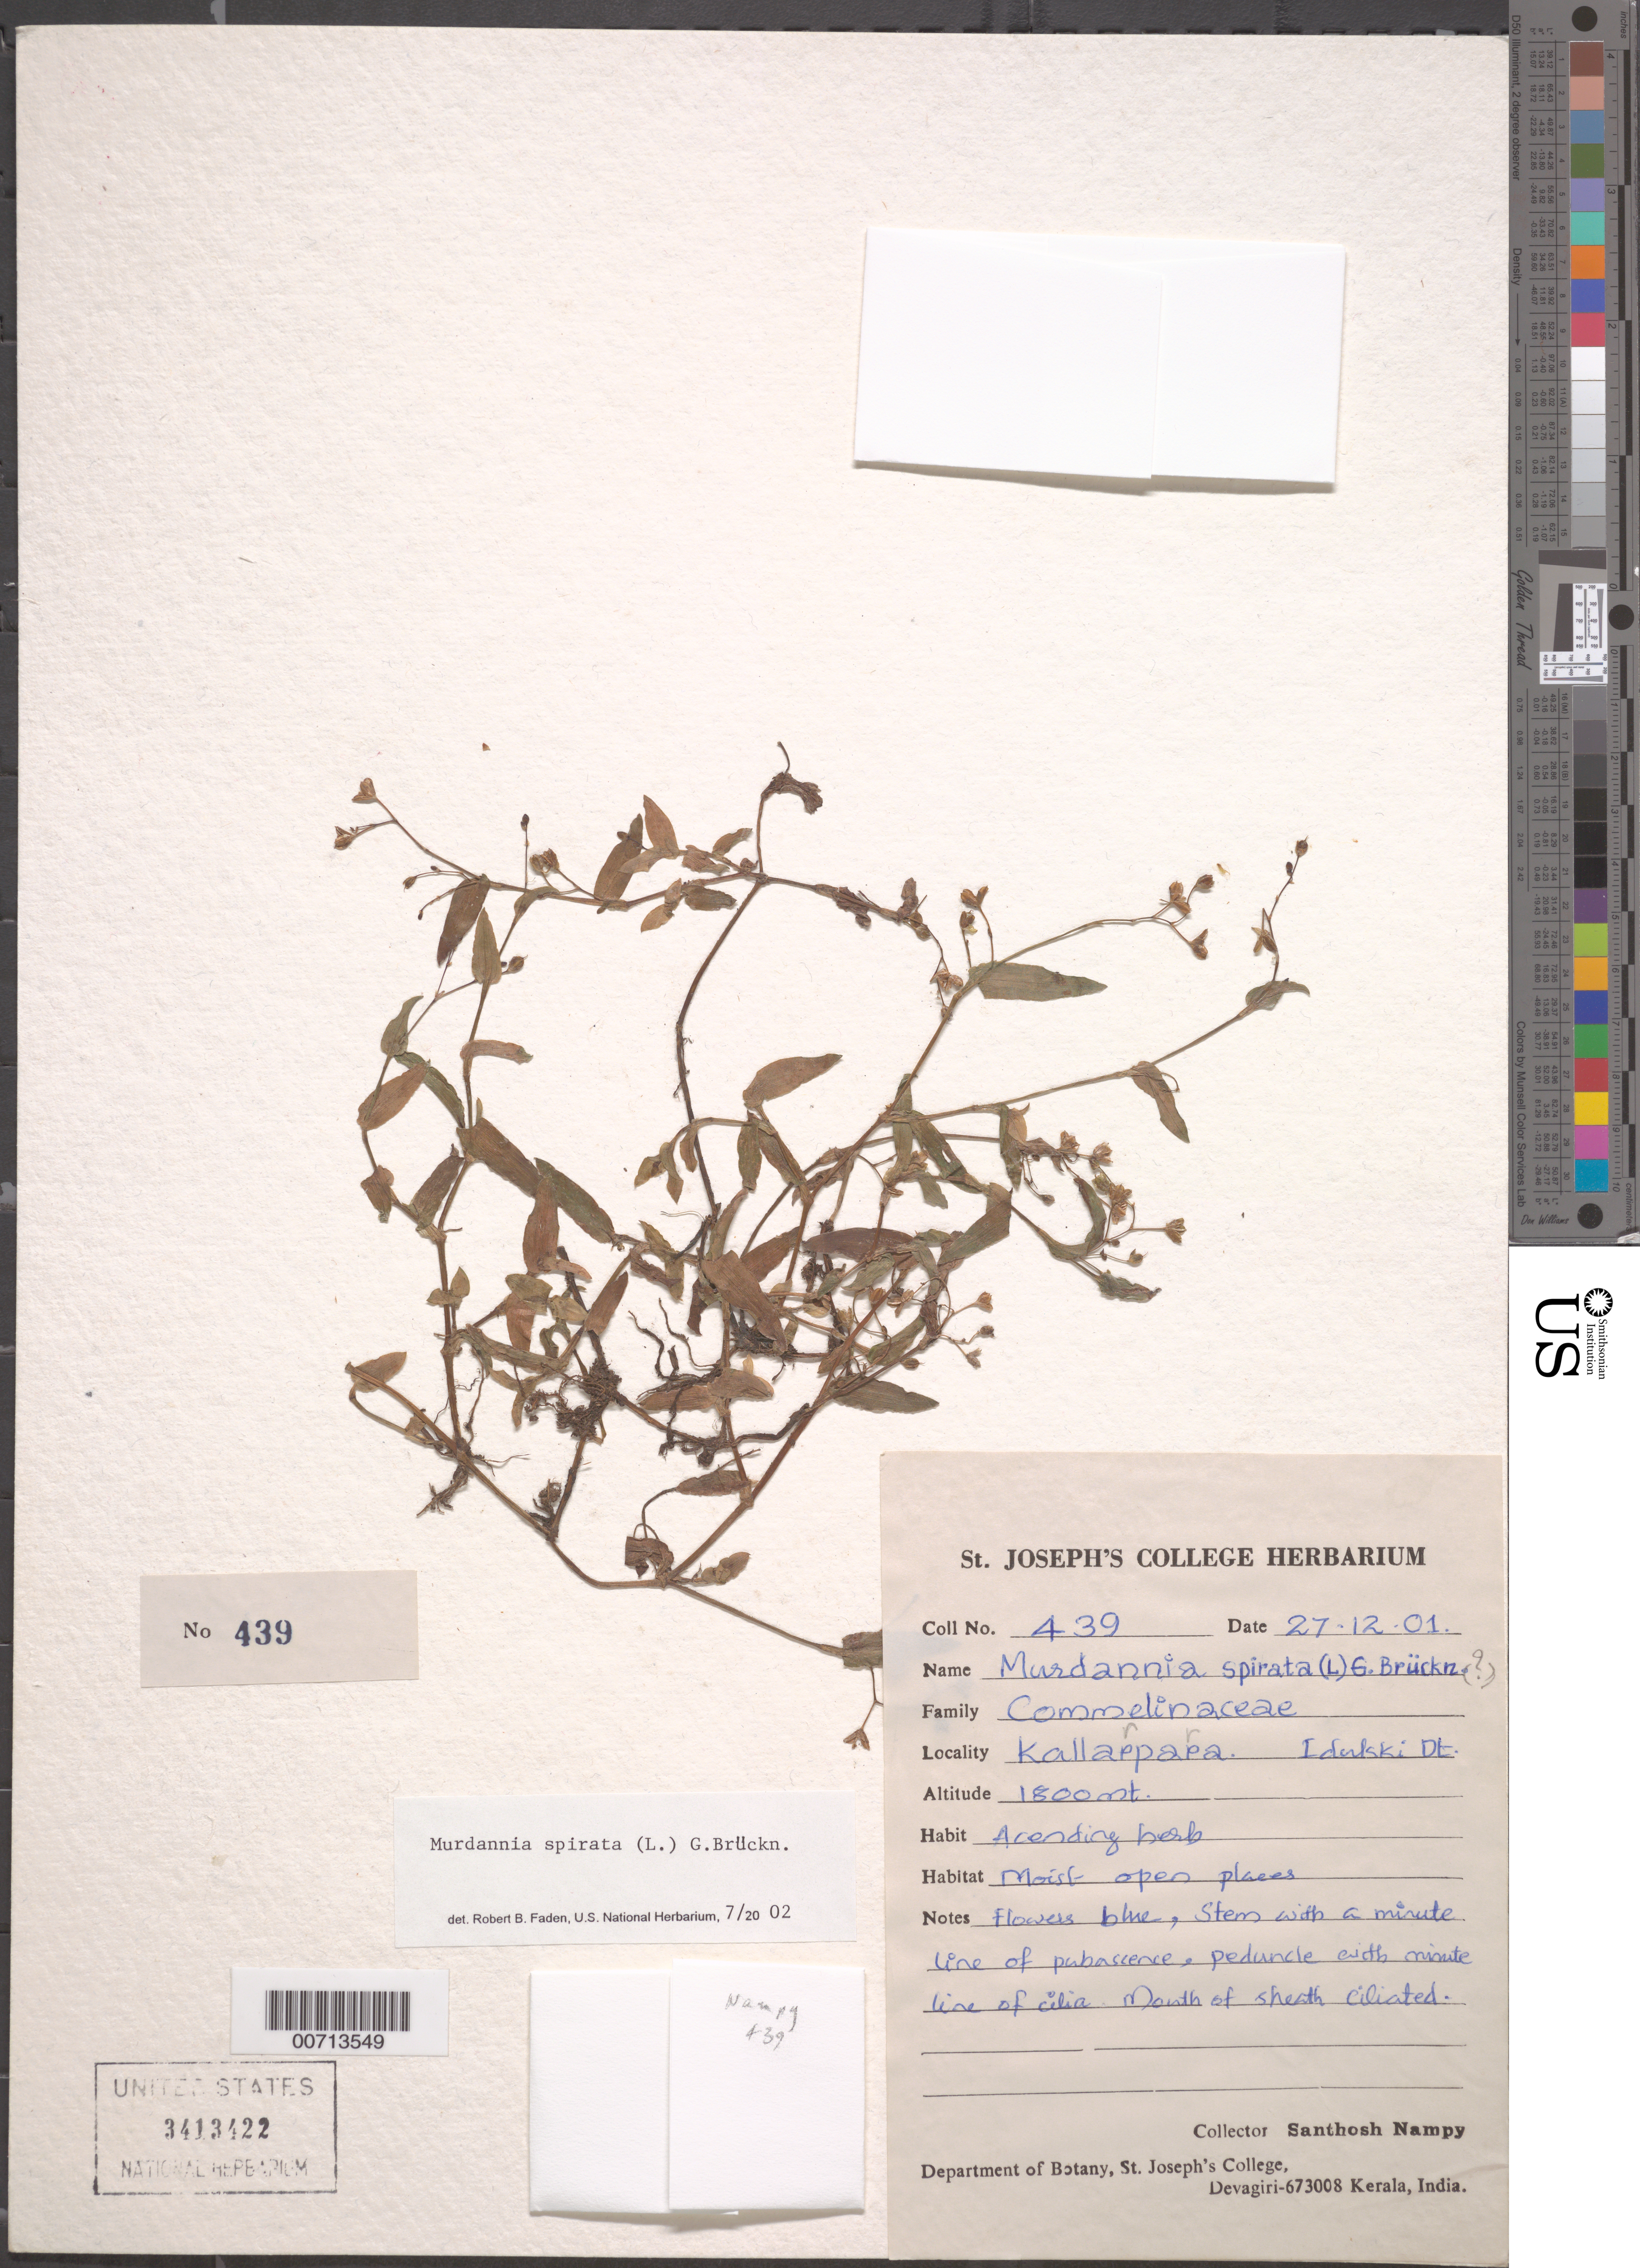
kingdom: Plantae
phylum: Tracheophyta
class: Liliopsida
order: Commelinales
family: Commelinaceae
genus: Murdannia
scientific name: Murdannia spirata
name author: (L.) G. Brückn.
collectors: S. Nampy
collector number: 439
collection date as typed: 27 Dec 2001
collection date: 2001-12-27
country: India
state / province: Kerala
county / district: Idukki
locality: Indukki Dist., Kallarpara.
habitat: Moist open places.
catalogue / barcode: US 3413422